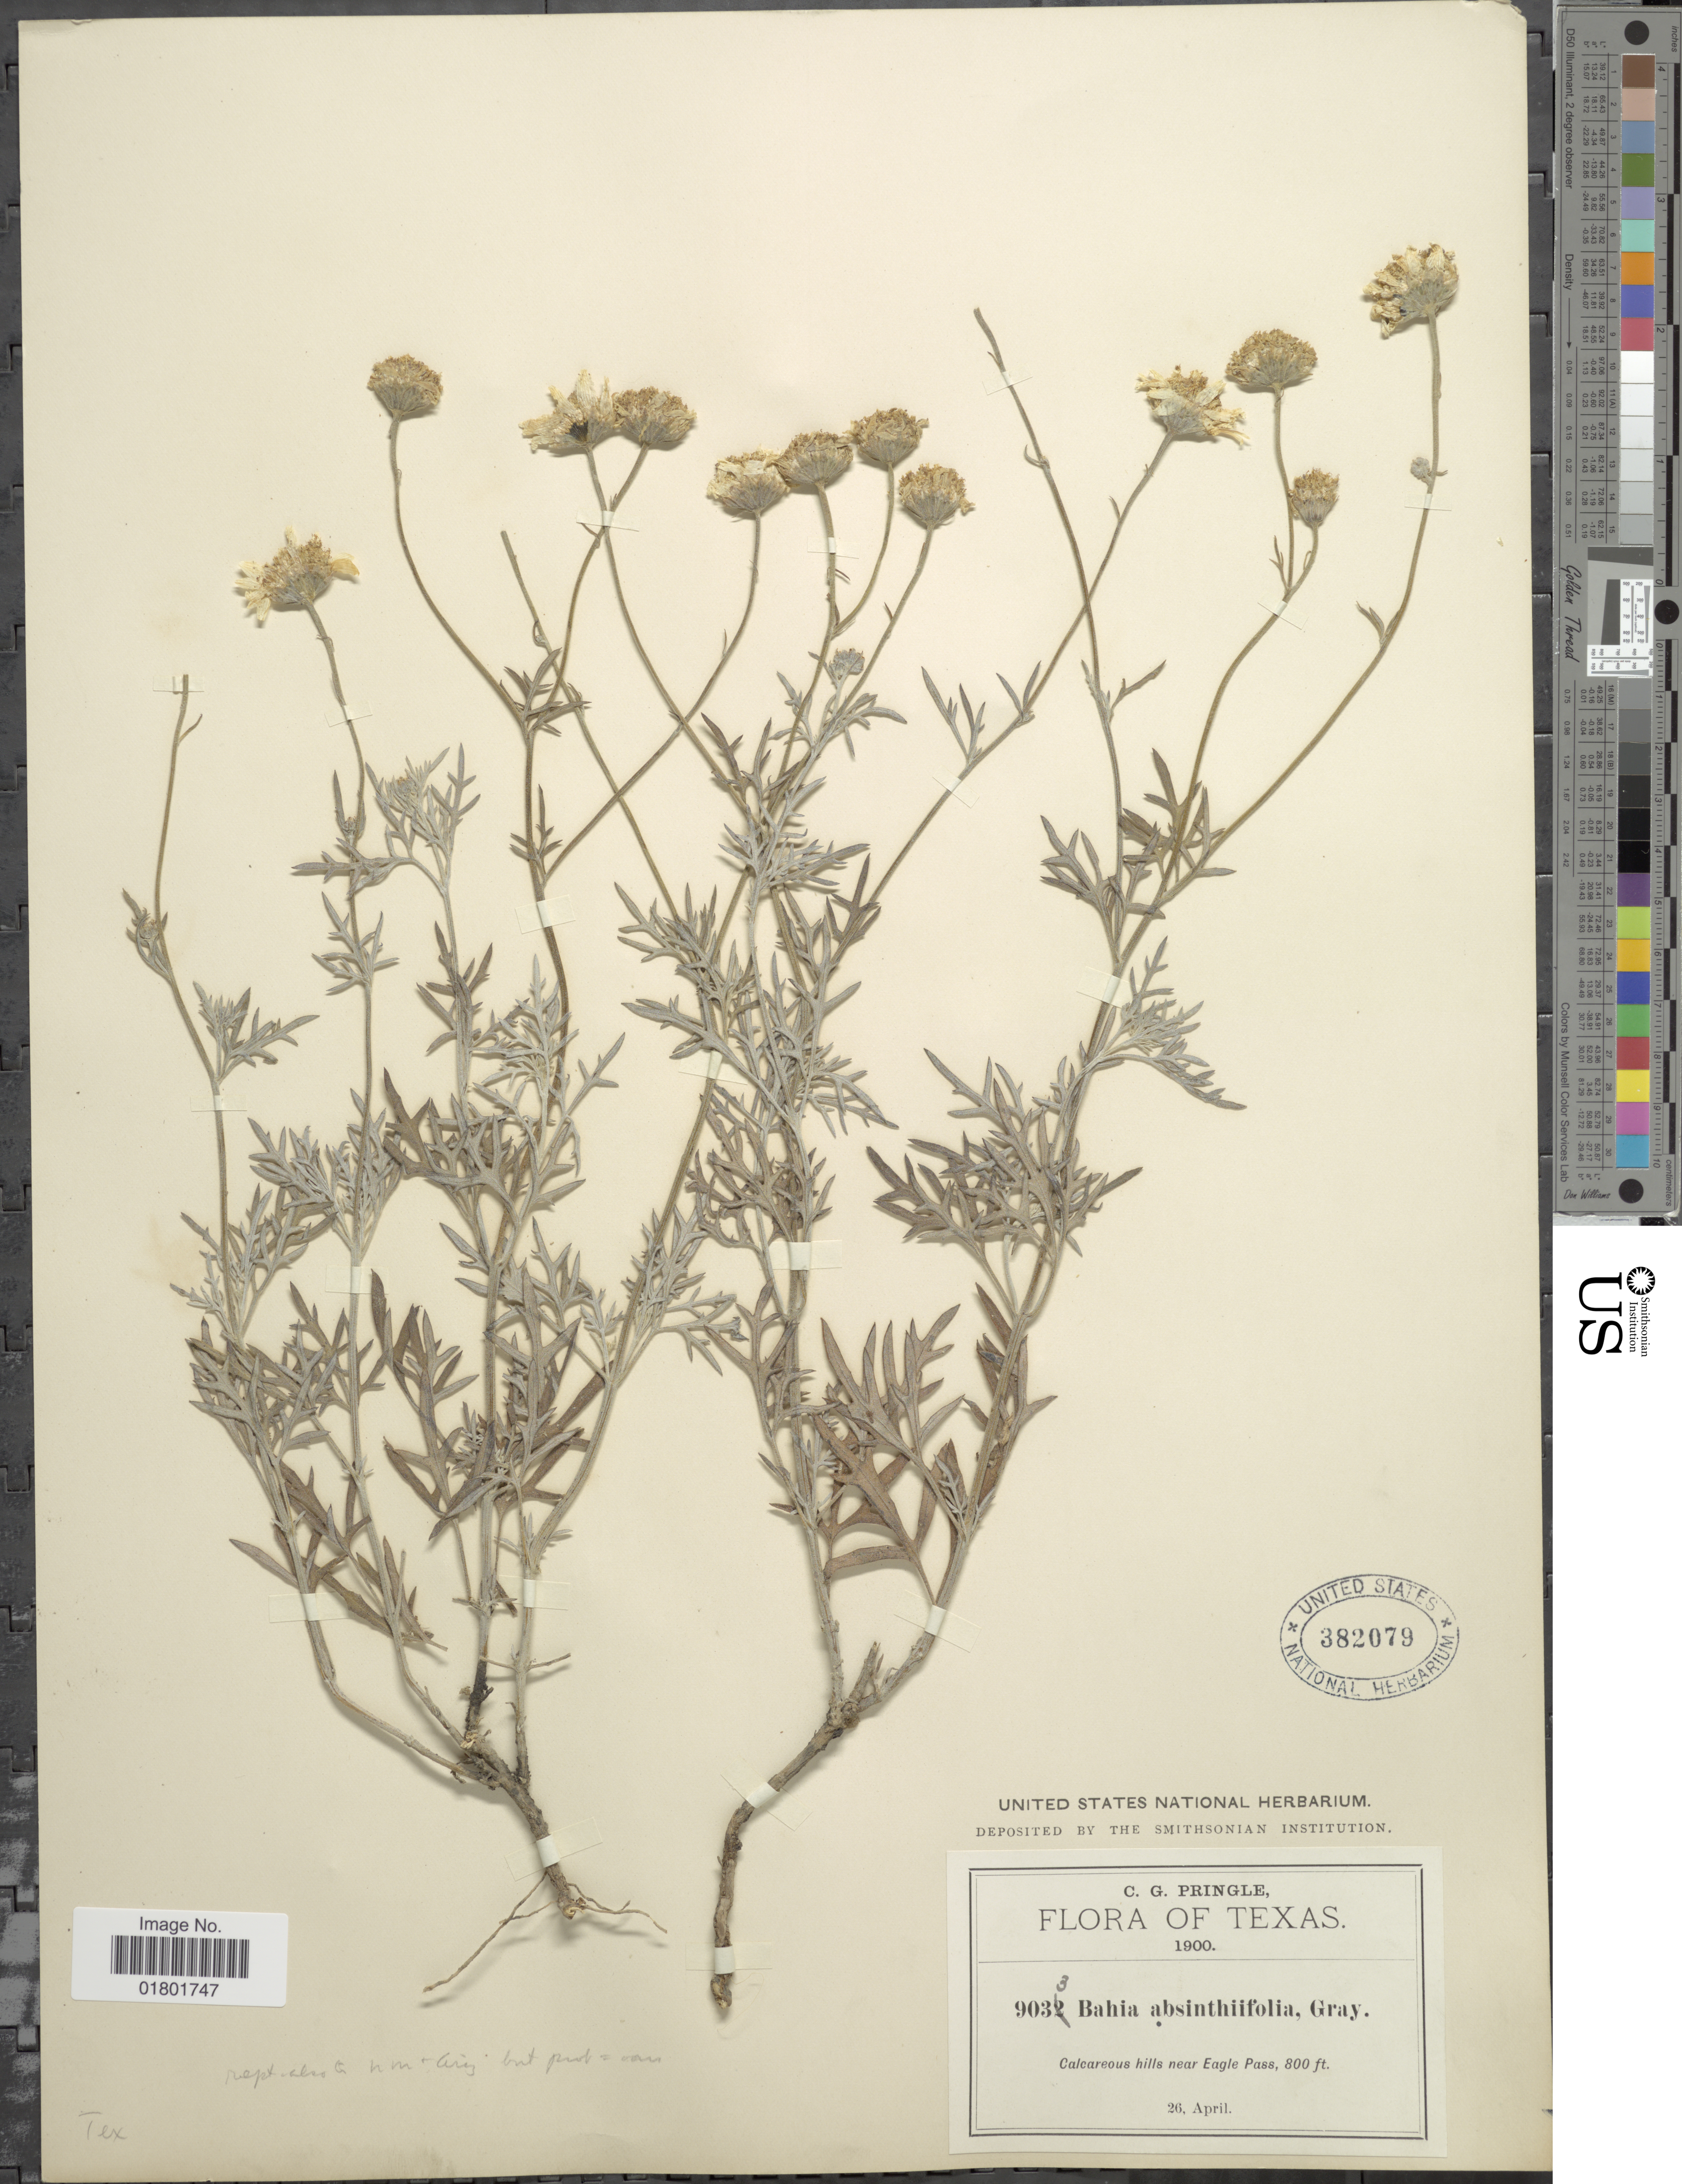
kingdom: Plantae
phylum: Tracheophyta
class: Magnoliopsida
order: Asterales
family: Asteraceae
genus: Bahia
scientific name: Bahia absinthifolia var. absinthifolia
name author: Benth.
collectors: C. G. Pringle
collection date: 1900-04-26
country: United States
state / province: Texas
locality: Calcareous hills near Eagle Pass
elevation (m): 244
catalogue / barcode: US 382079